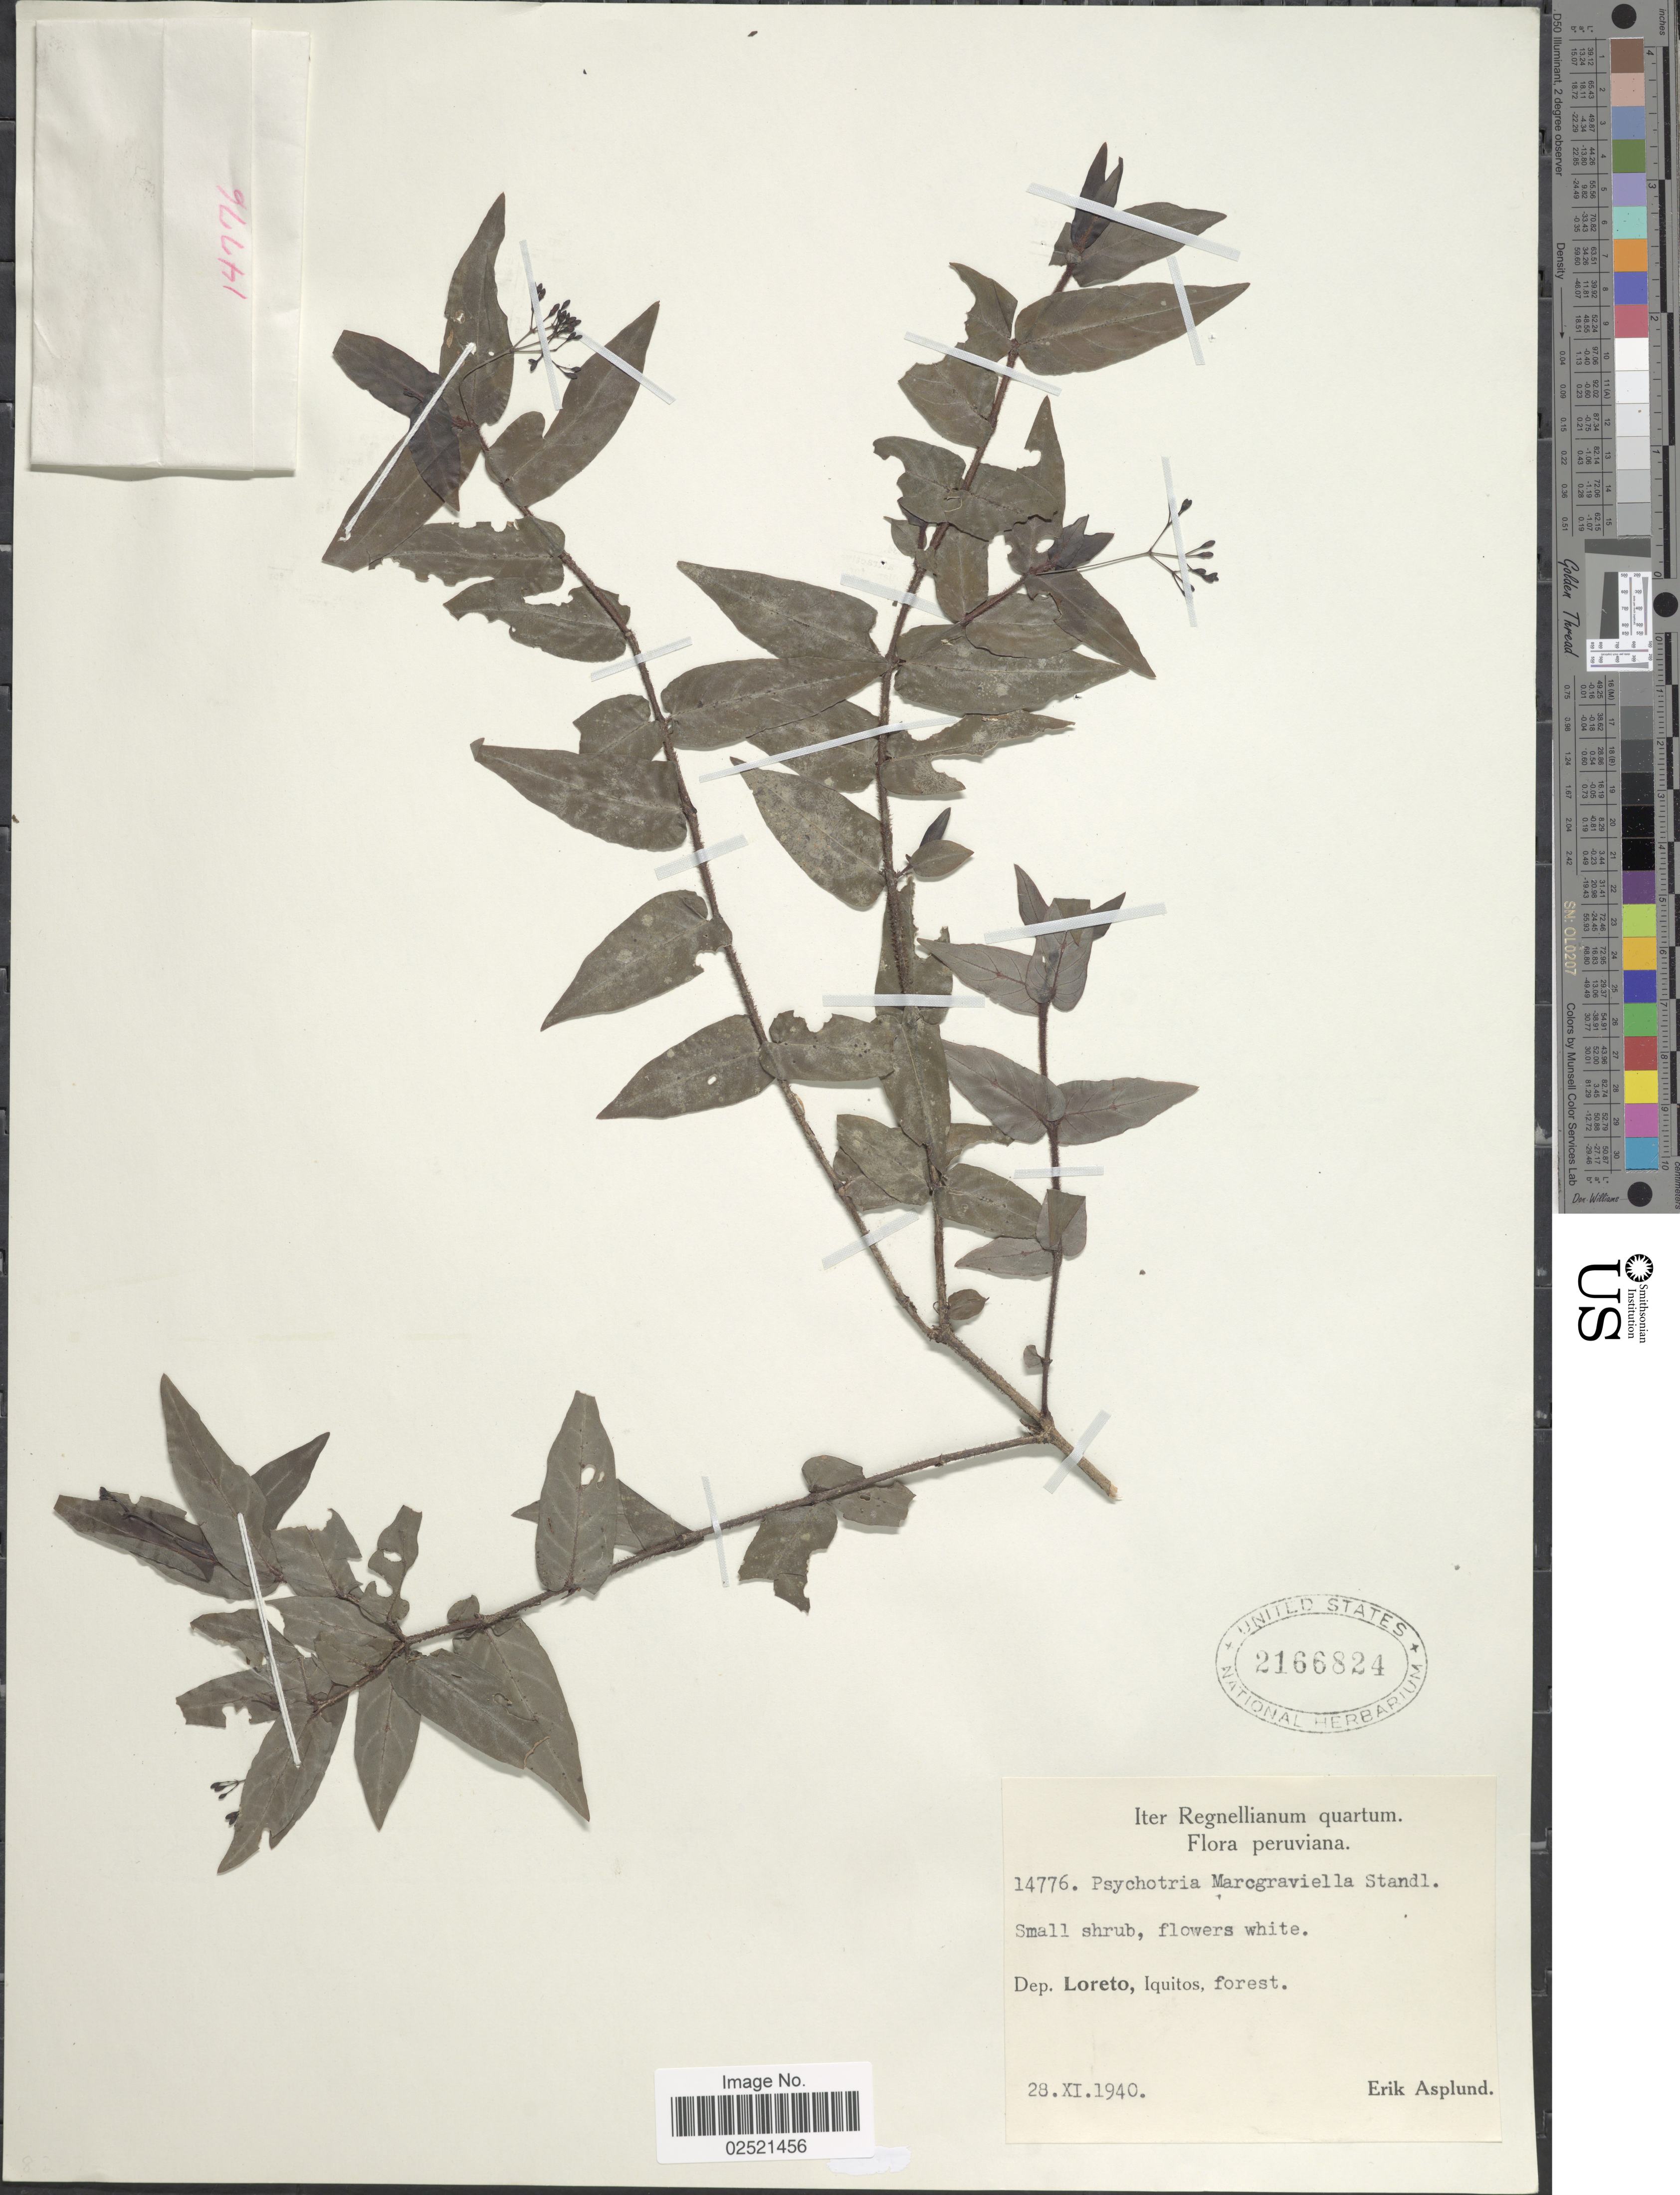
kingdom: Plantae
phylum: Tracheophyta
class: Magnoliopsida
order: Gentianales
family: Rubiaceae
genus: Psychotria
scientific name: Psychotria marcgraviella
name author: Standl.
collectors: E. Asplund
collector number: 14776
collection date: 1940-11-28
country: Peru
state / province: Loreto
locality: Iter Regnellianum quartum, peruviana, Iquitos.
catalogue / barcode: US 2166824